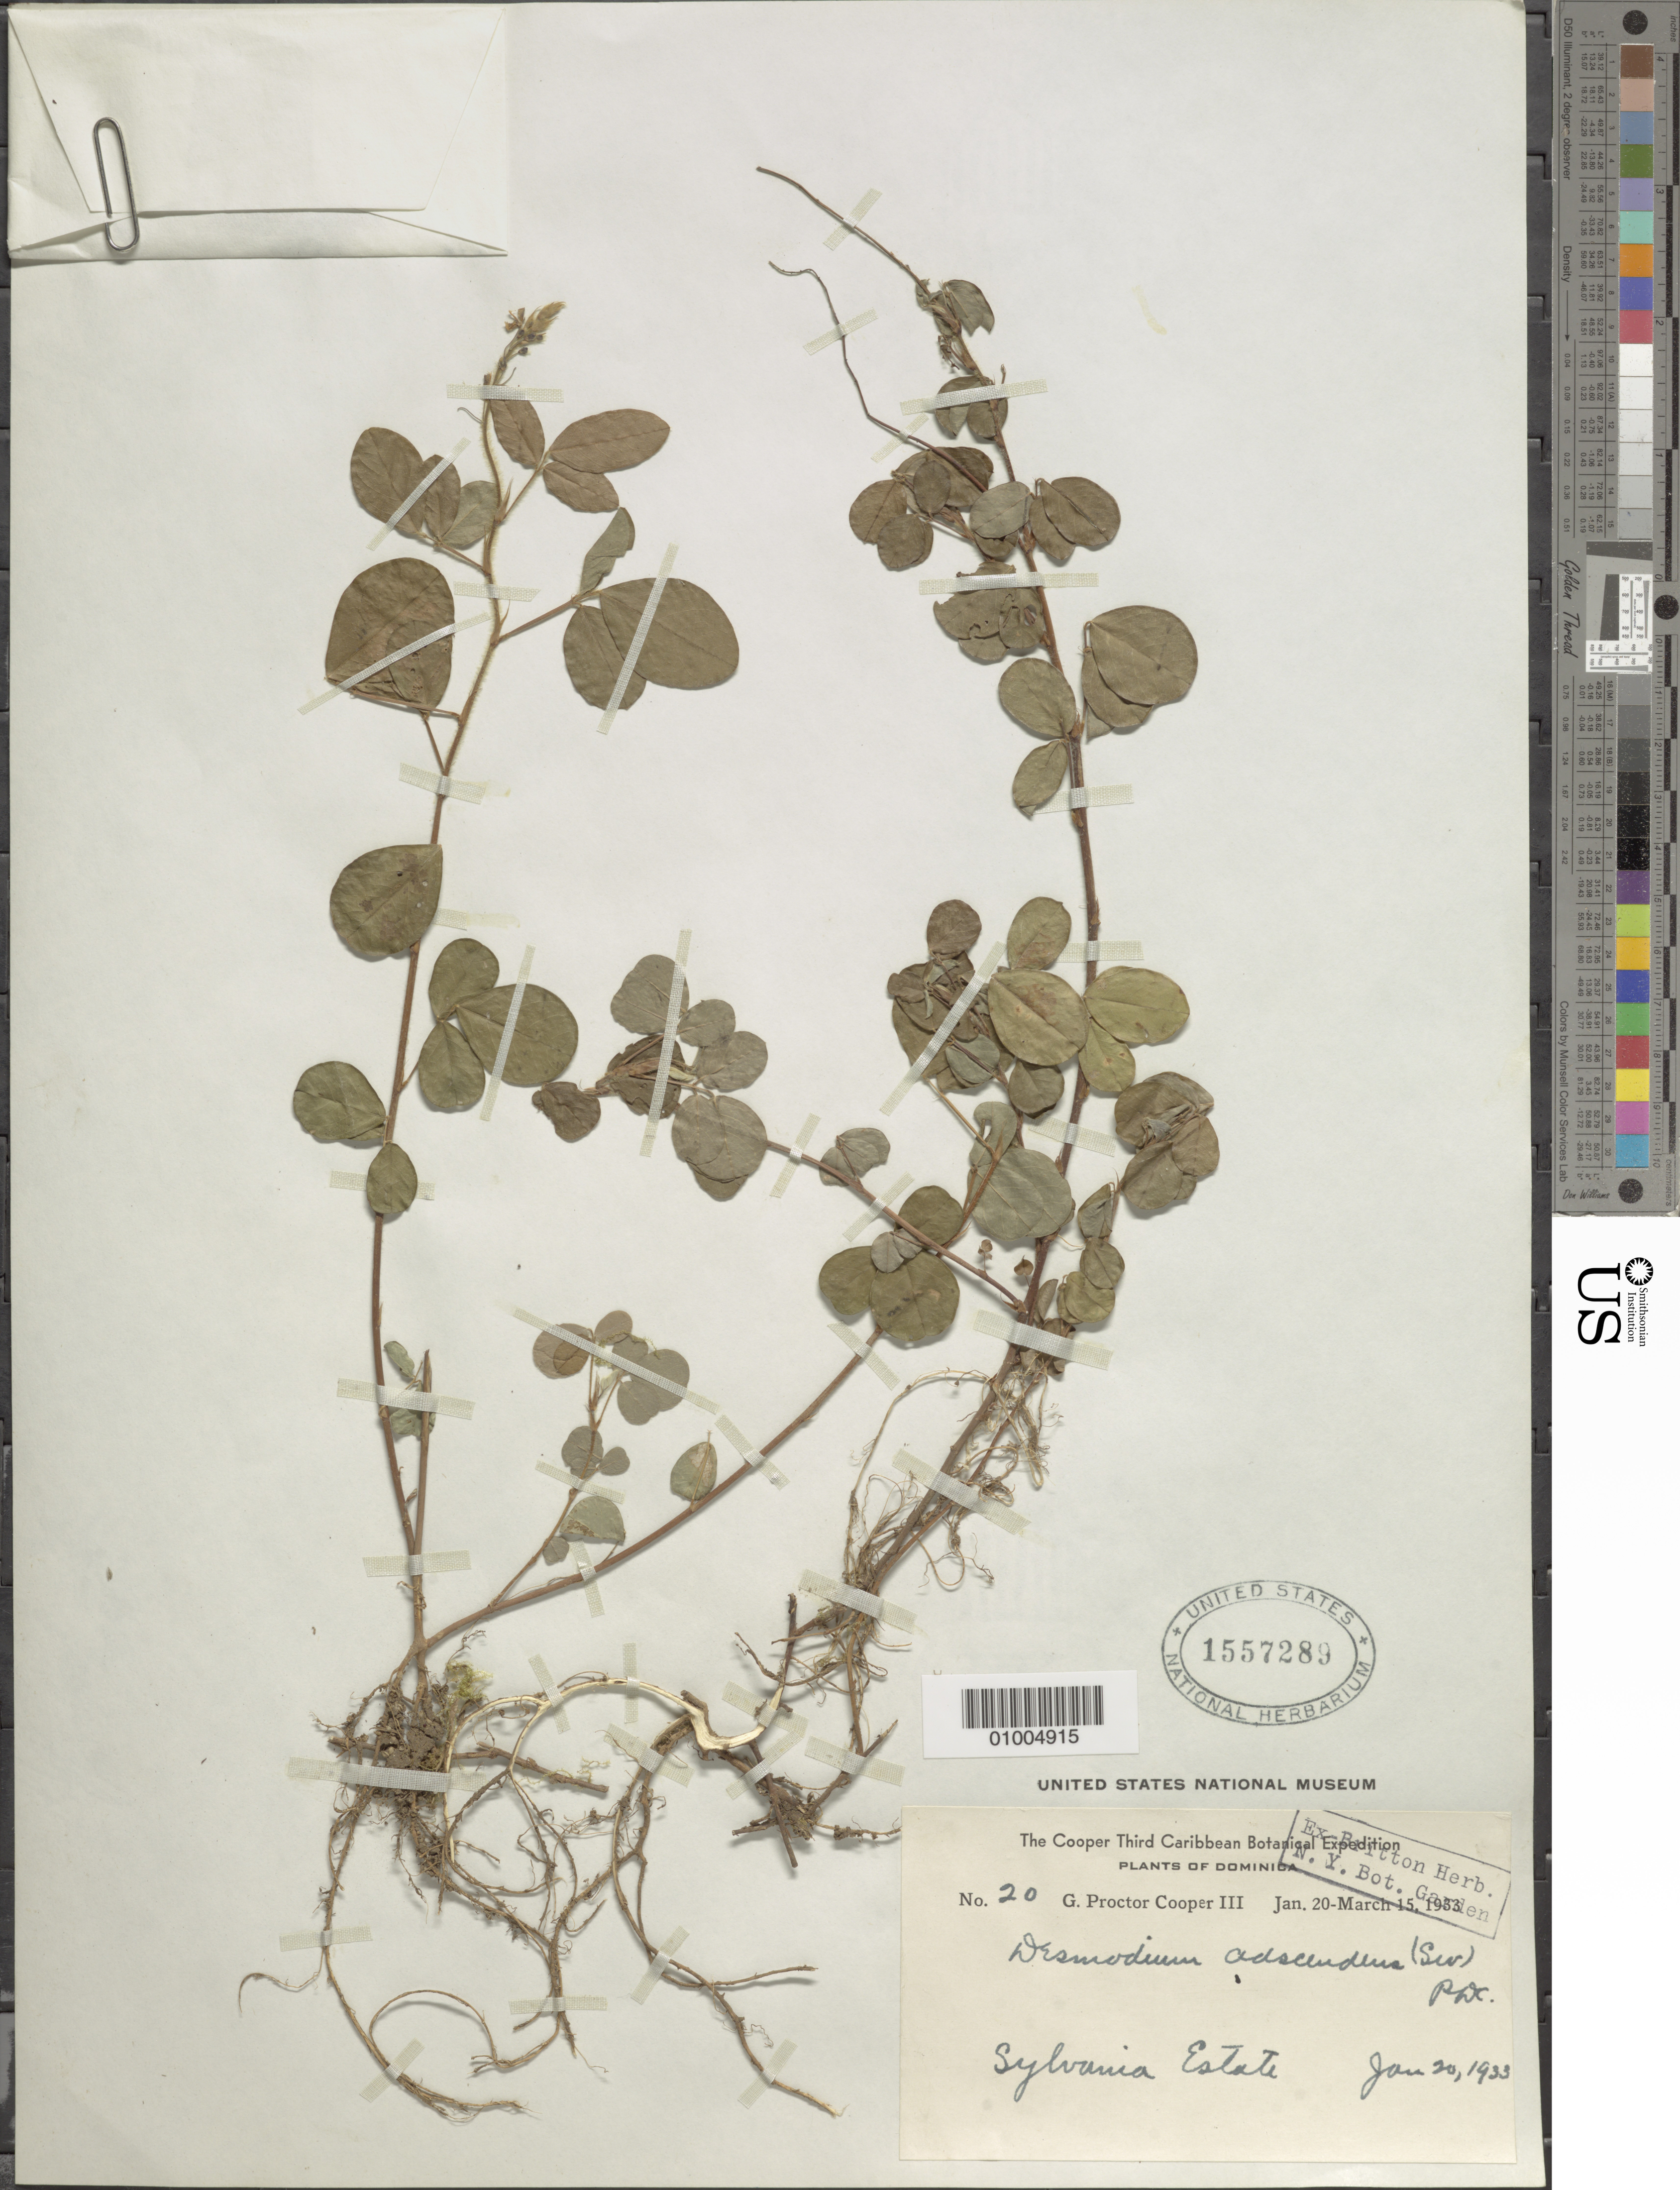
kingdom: Plantae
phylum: Tracheophyta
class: Magnoliopsida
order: Fabales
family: Fabaceae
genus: Grona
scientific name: Grona adscendens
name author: (Sw.) H. Ohashi & K. Ohashi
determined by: Strong, Mark T., (BOT), Smithsonian Institution - National Museum of Natural History (UNITED STATES)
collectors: G. Cooper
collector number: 20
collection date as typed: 20 Jan 1933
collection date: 1933-01-20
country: Dominica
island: Dominica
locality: Sylvania Estate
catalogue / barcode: US 1557289